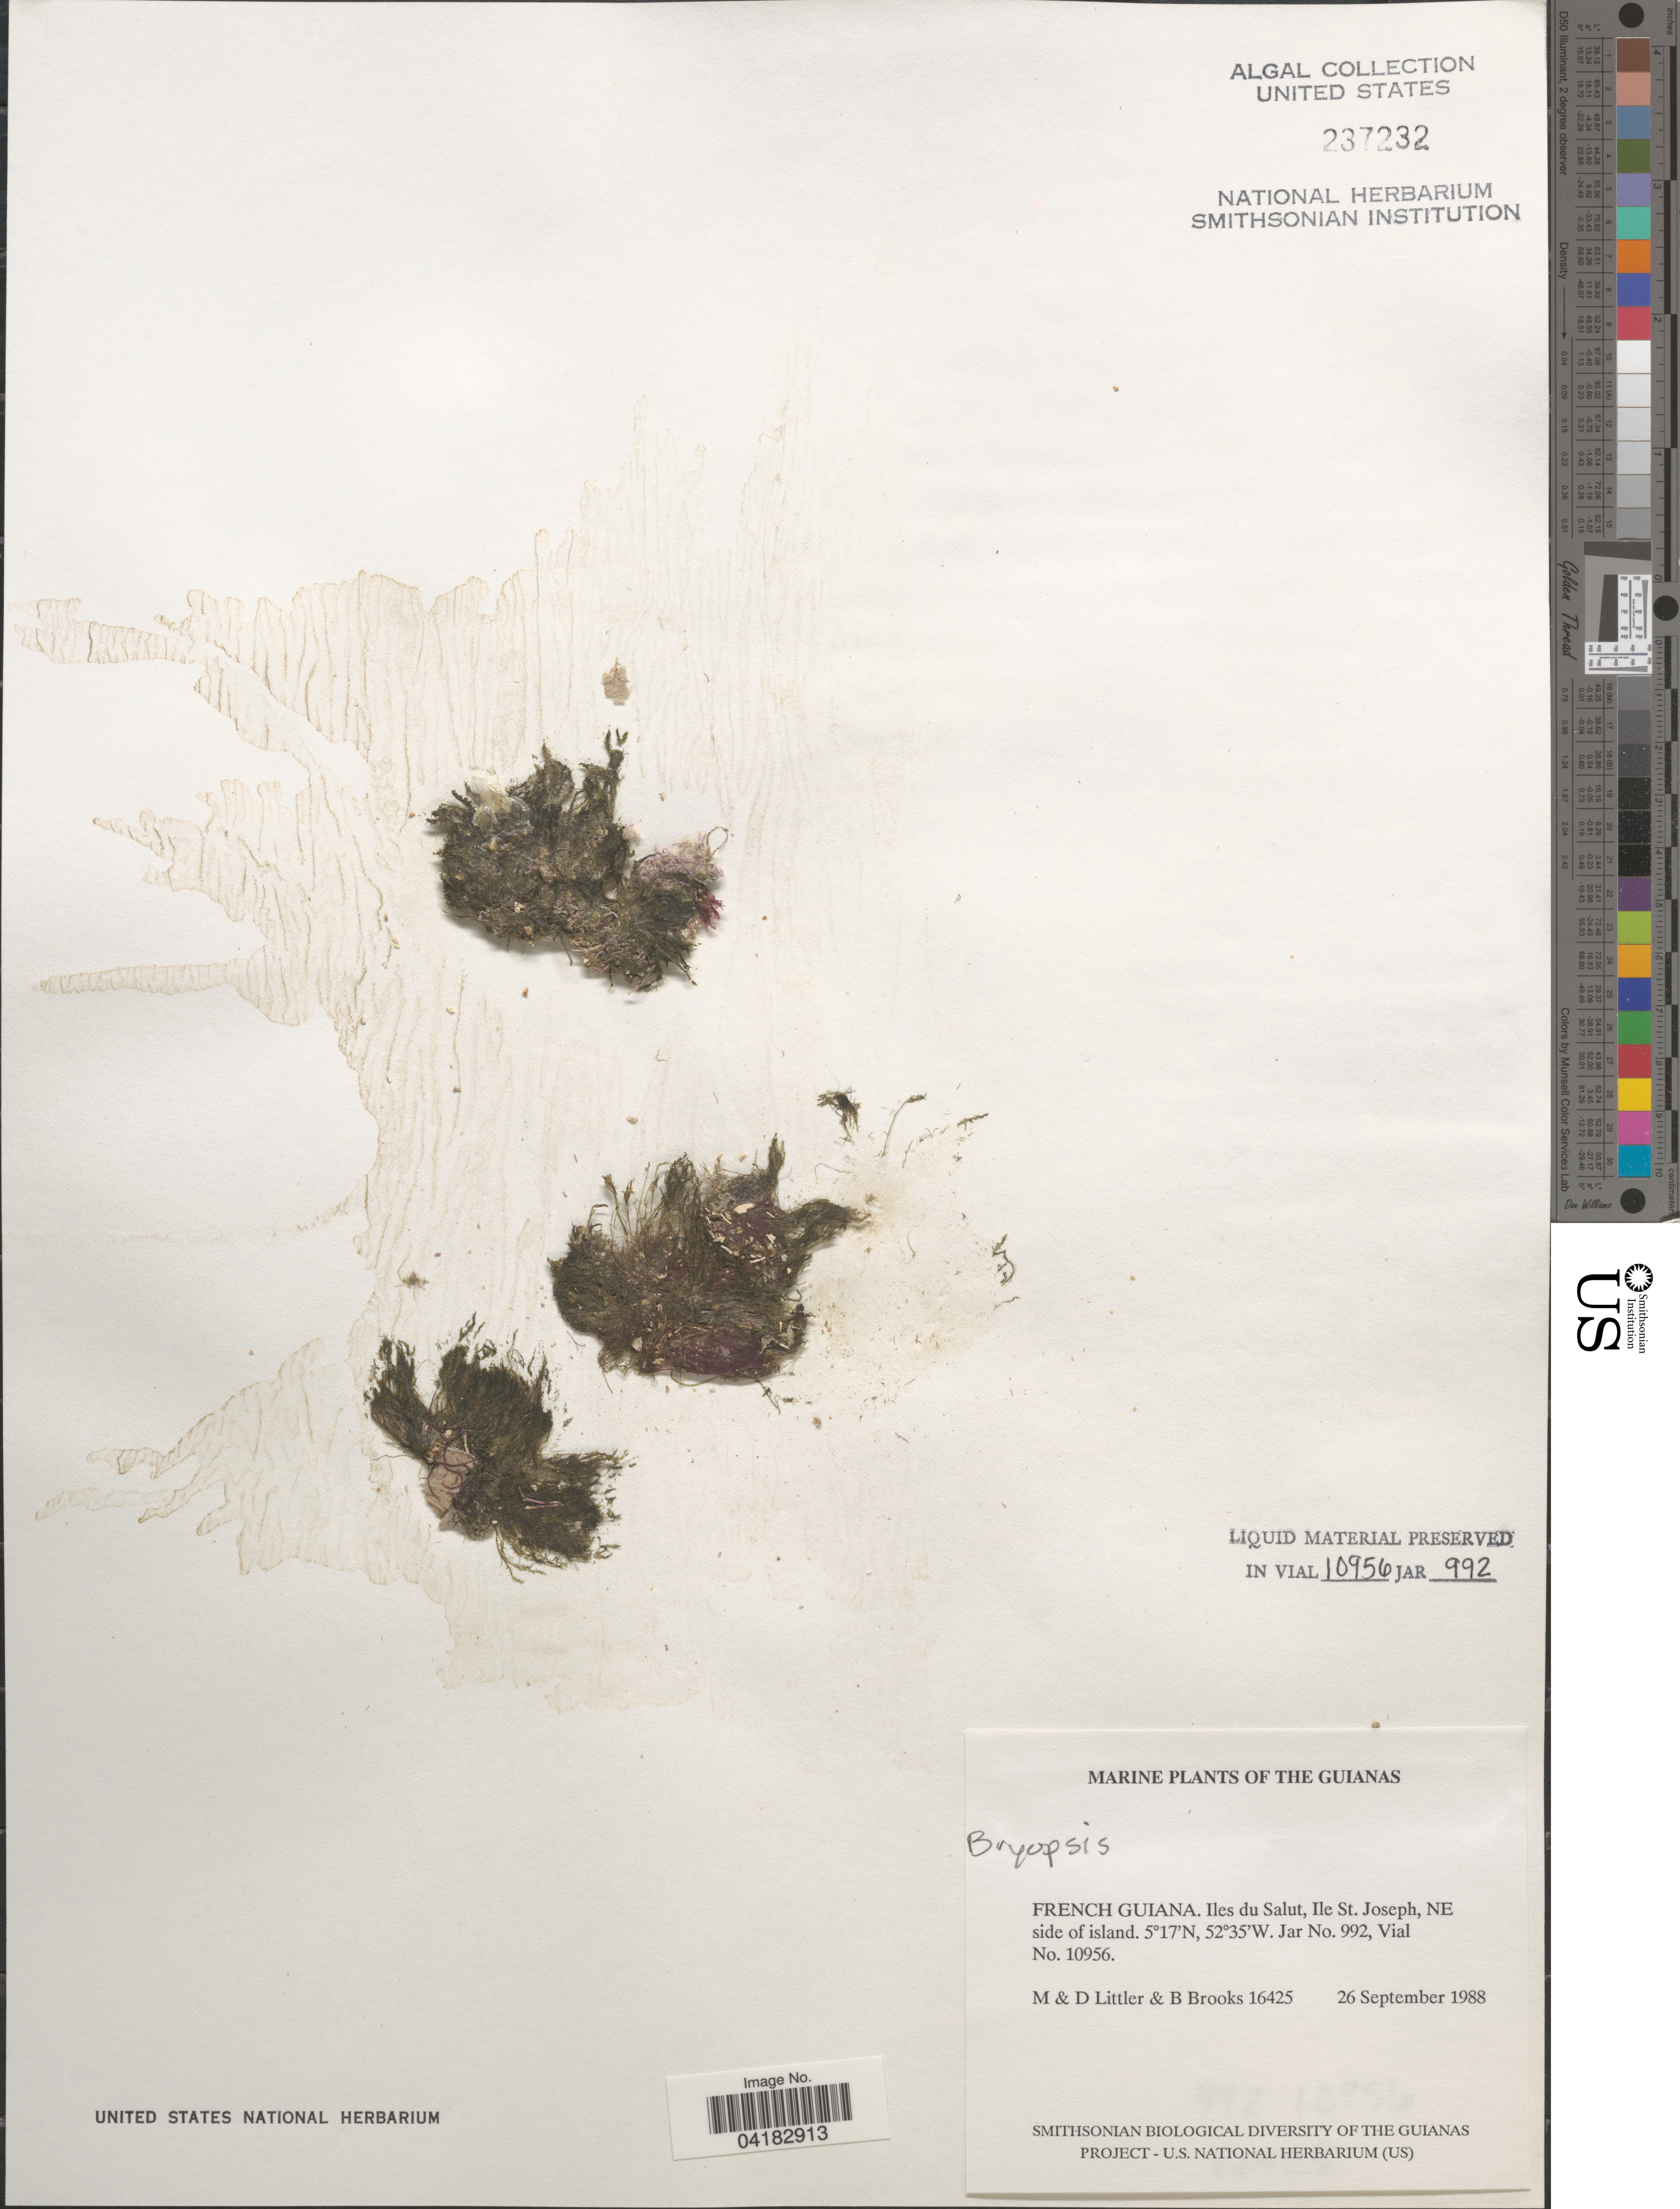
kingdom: Plantae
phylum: Chlorophyta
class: Ulvophyceae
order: Bryopsidales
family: Bryopsidaceae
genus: Bryopsis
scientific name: Bryopsis sp.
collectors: M. Littler, D. S. Littler & B. Brooks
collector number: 16425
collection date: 1988-09-26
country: French Guiana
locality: The Guianas. Iles du Salut, Ile St. Joseph, NE side of island.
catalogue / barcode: US 237232